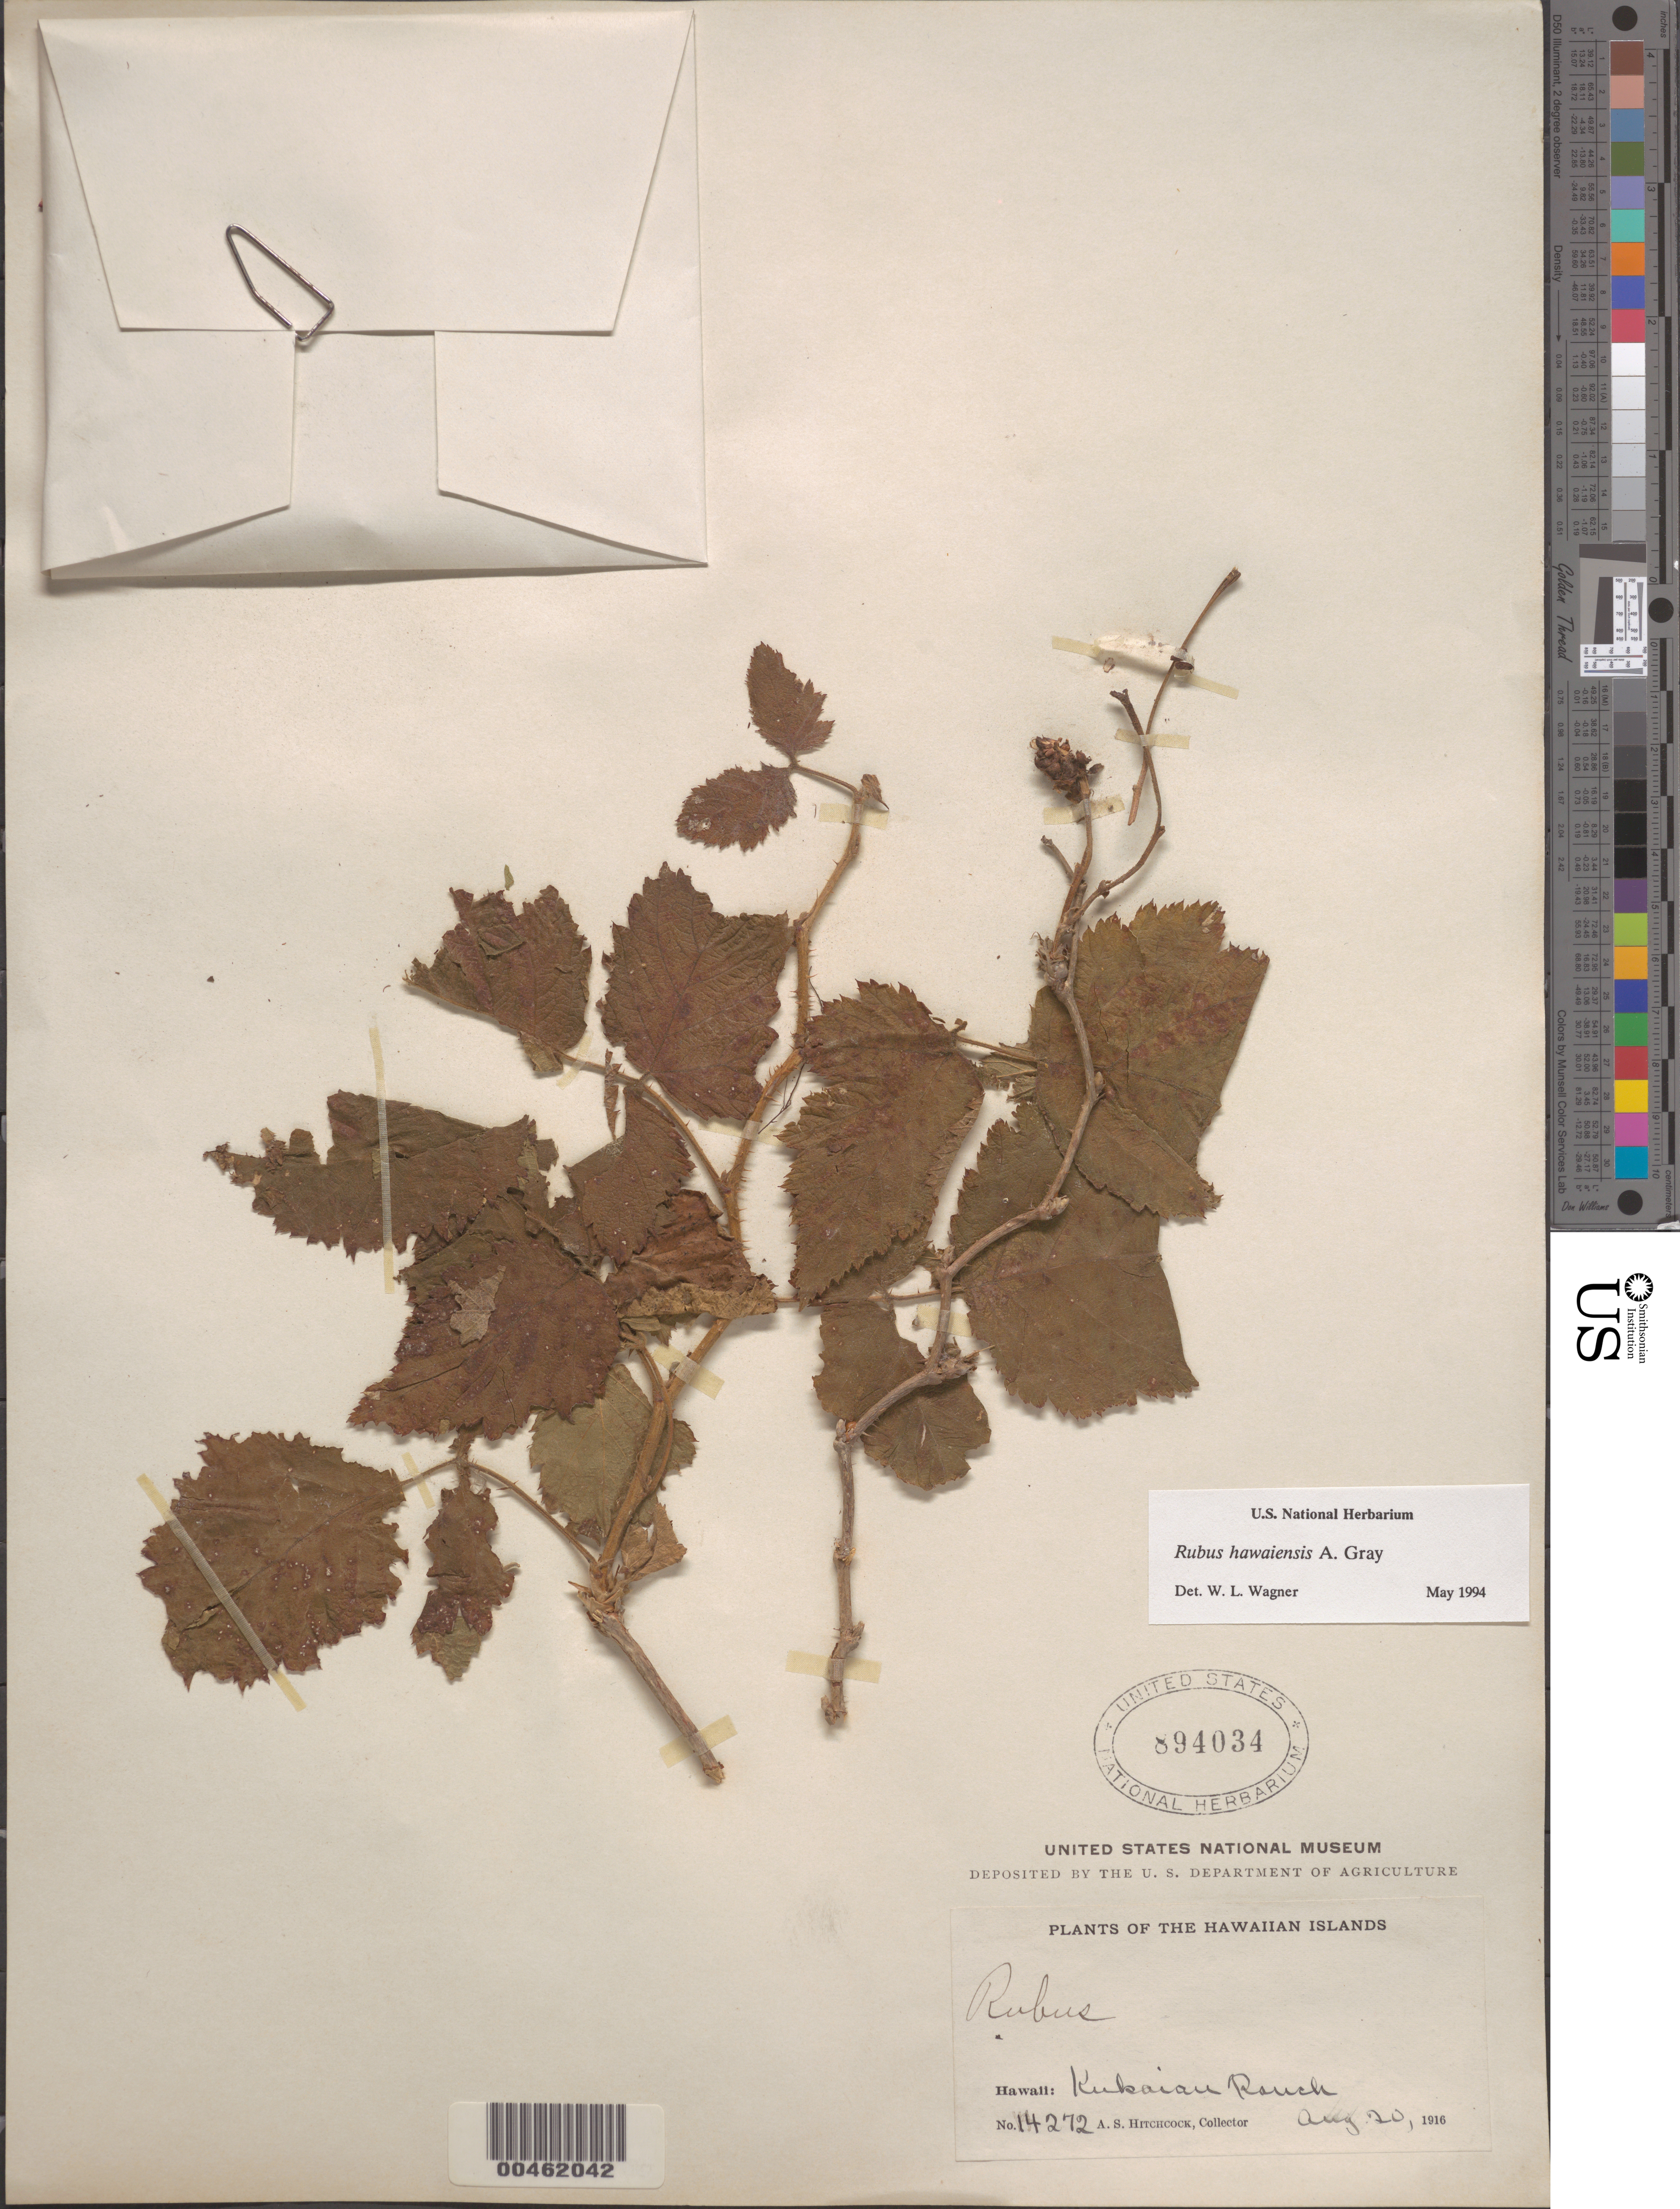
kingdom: Plantae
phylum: Tracheophyta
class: Magnoliopsida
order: Rosales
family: Rosaceae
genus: Rubus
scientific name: Rubus hawaiensis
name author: A. Gray in Wilkes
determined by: Wagner, W. L., (BOT), Smithsonian Institution - National Museum of Natural History (UNITED STATES)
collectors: A. S. Hitchcock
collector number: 14272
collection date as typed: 20 Aug 1916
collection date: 1916-08-20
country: United States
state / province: Hawaii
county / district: Hawaii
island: Hawaii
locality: Kukaiau Ranch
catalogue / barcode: US 894034